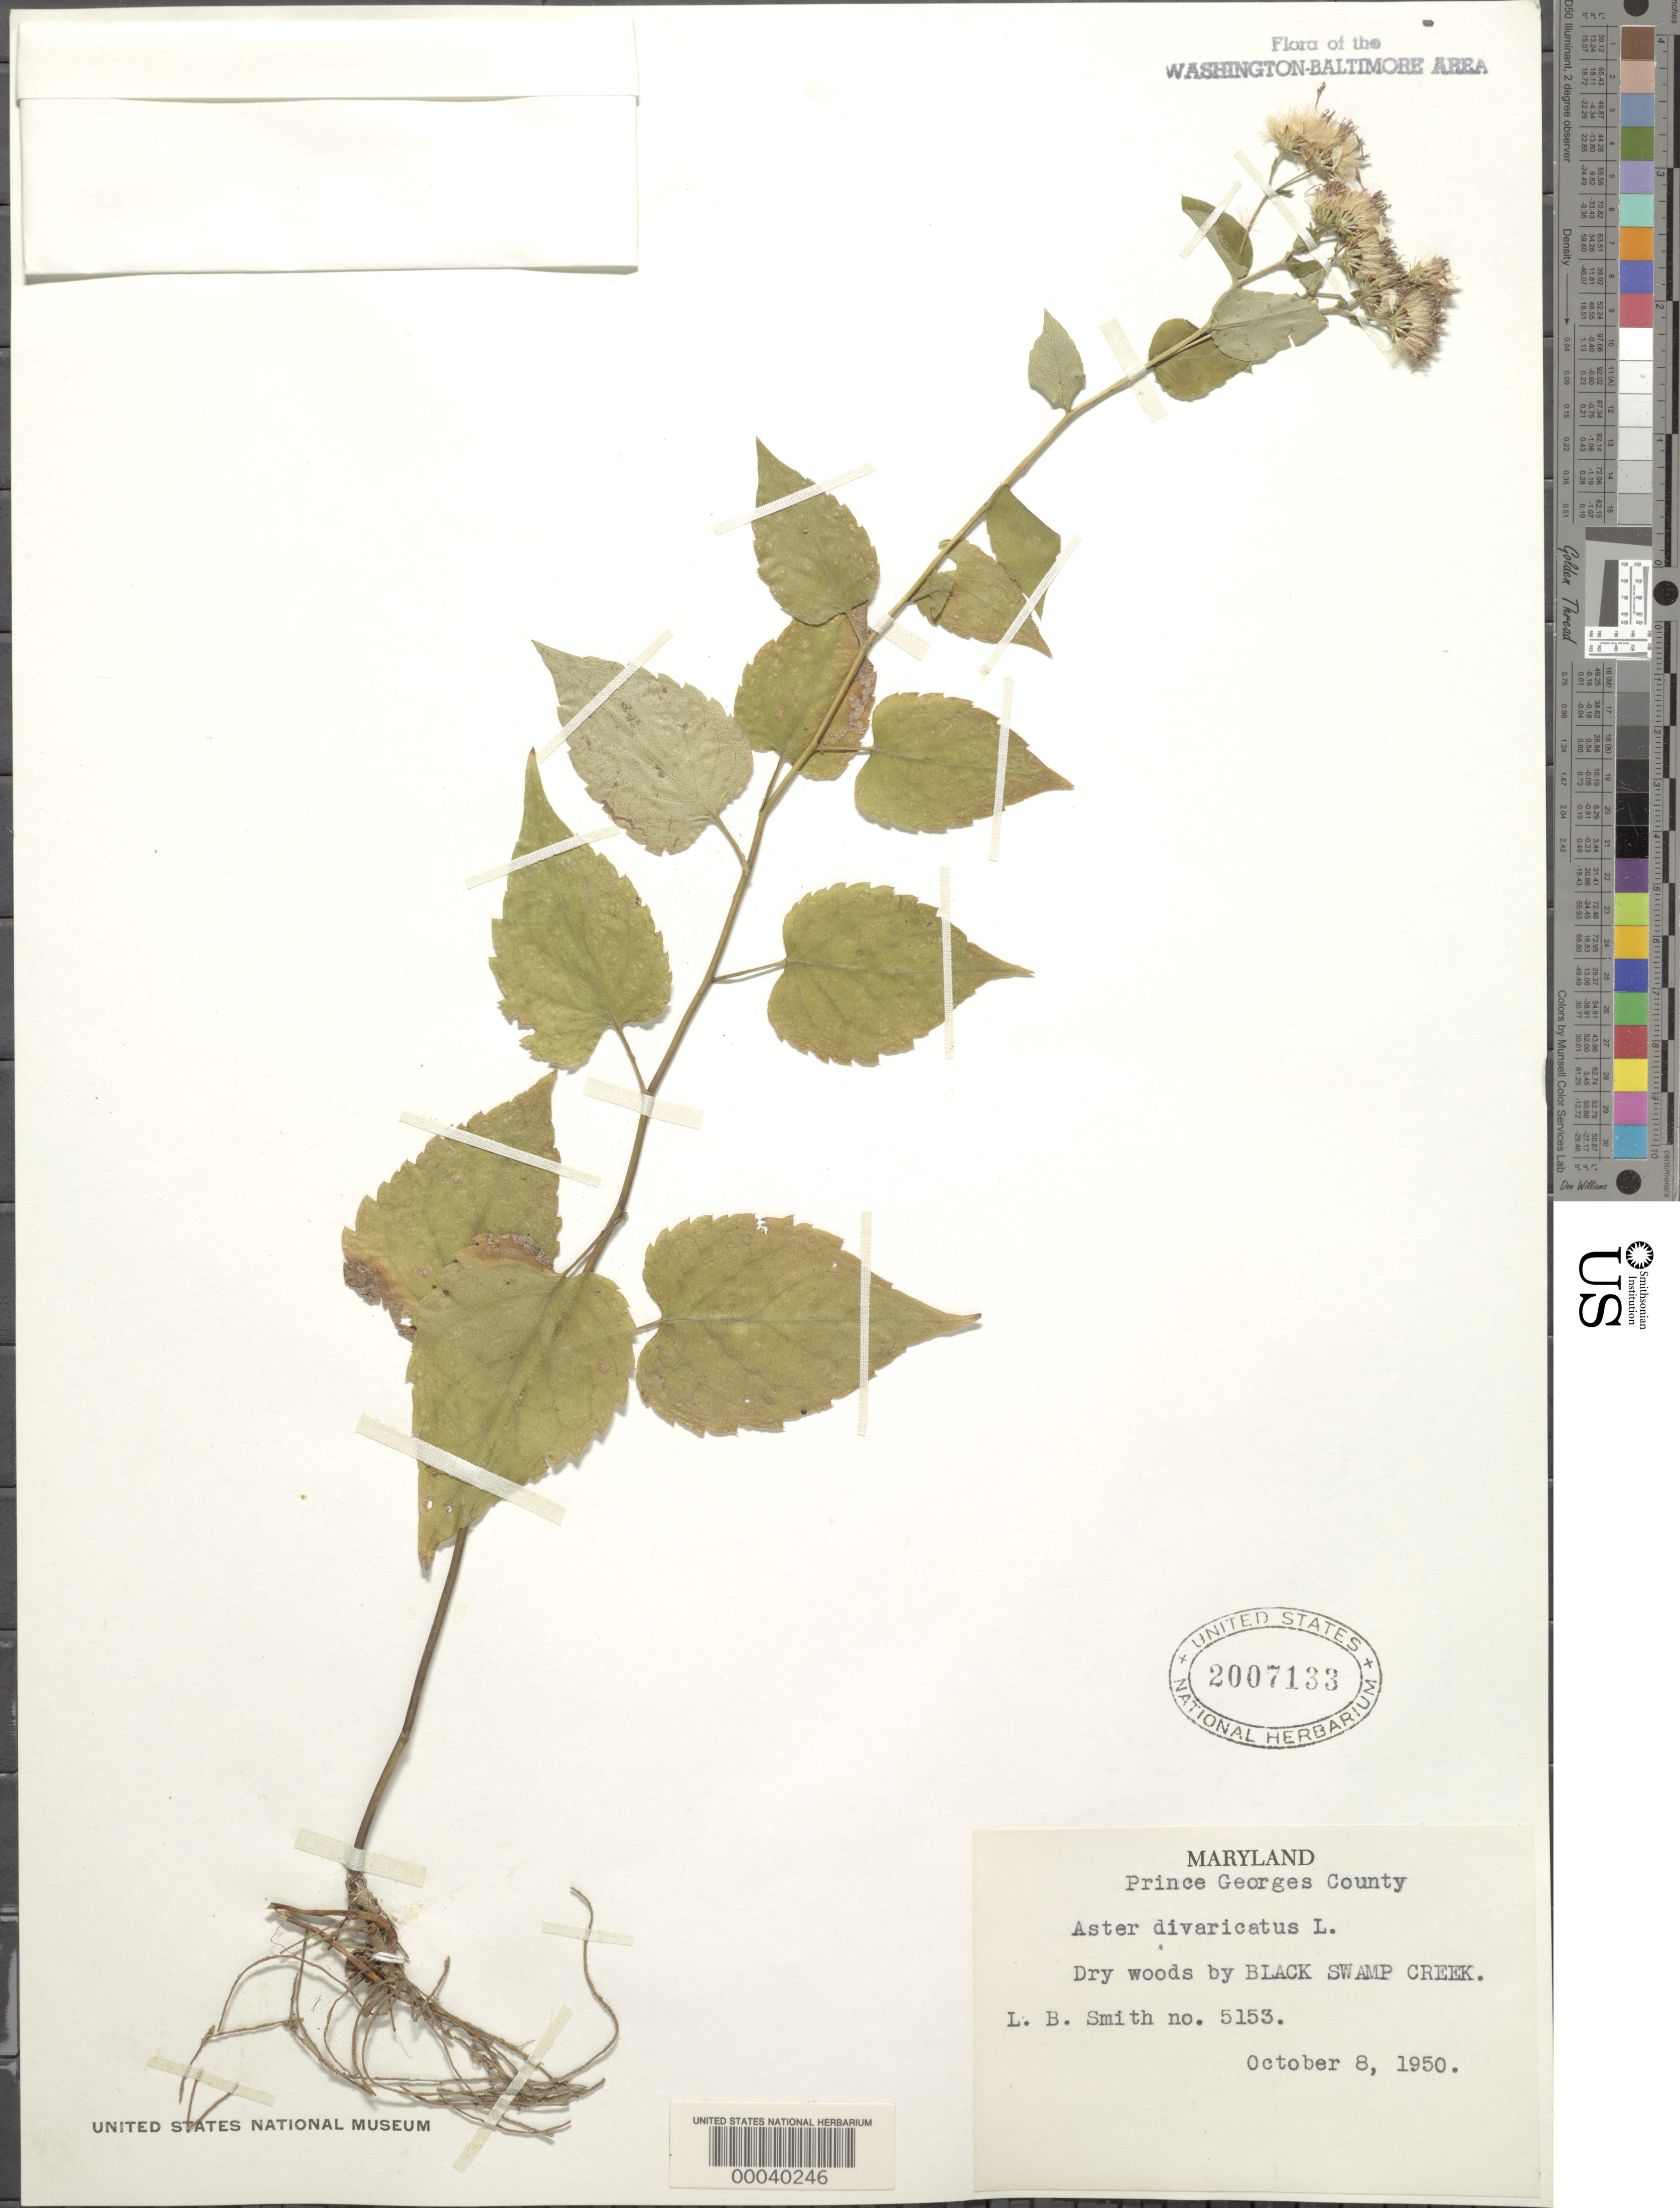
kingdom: Plantae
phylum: Tracheophyta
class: Magnoliopsida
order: Asterales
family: Asteraceae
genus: Eurybia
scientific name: Eurybia divaricata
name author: (L.) G.L. Nesom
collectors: L. Smith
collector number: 5153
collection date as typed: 08 Oct 1950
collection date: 1950-10-08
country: United States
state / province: Maryland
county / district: Prince George's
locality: Black Swamp Creek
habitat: Dry woods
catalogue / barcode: US 2007133